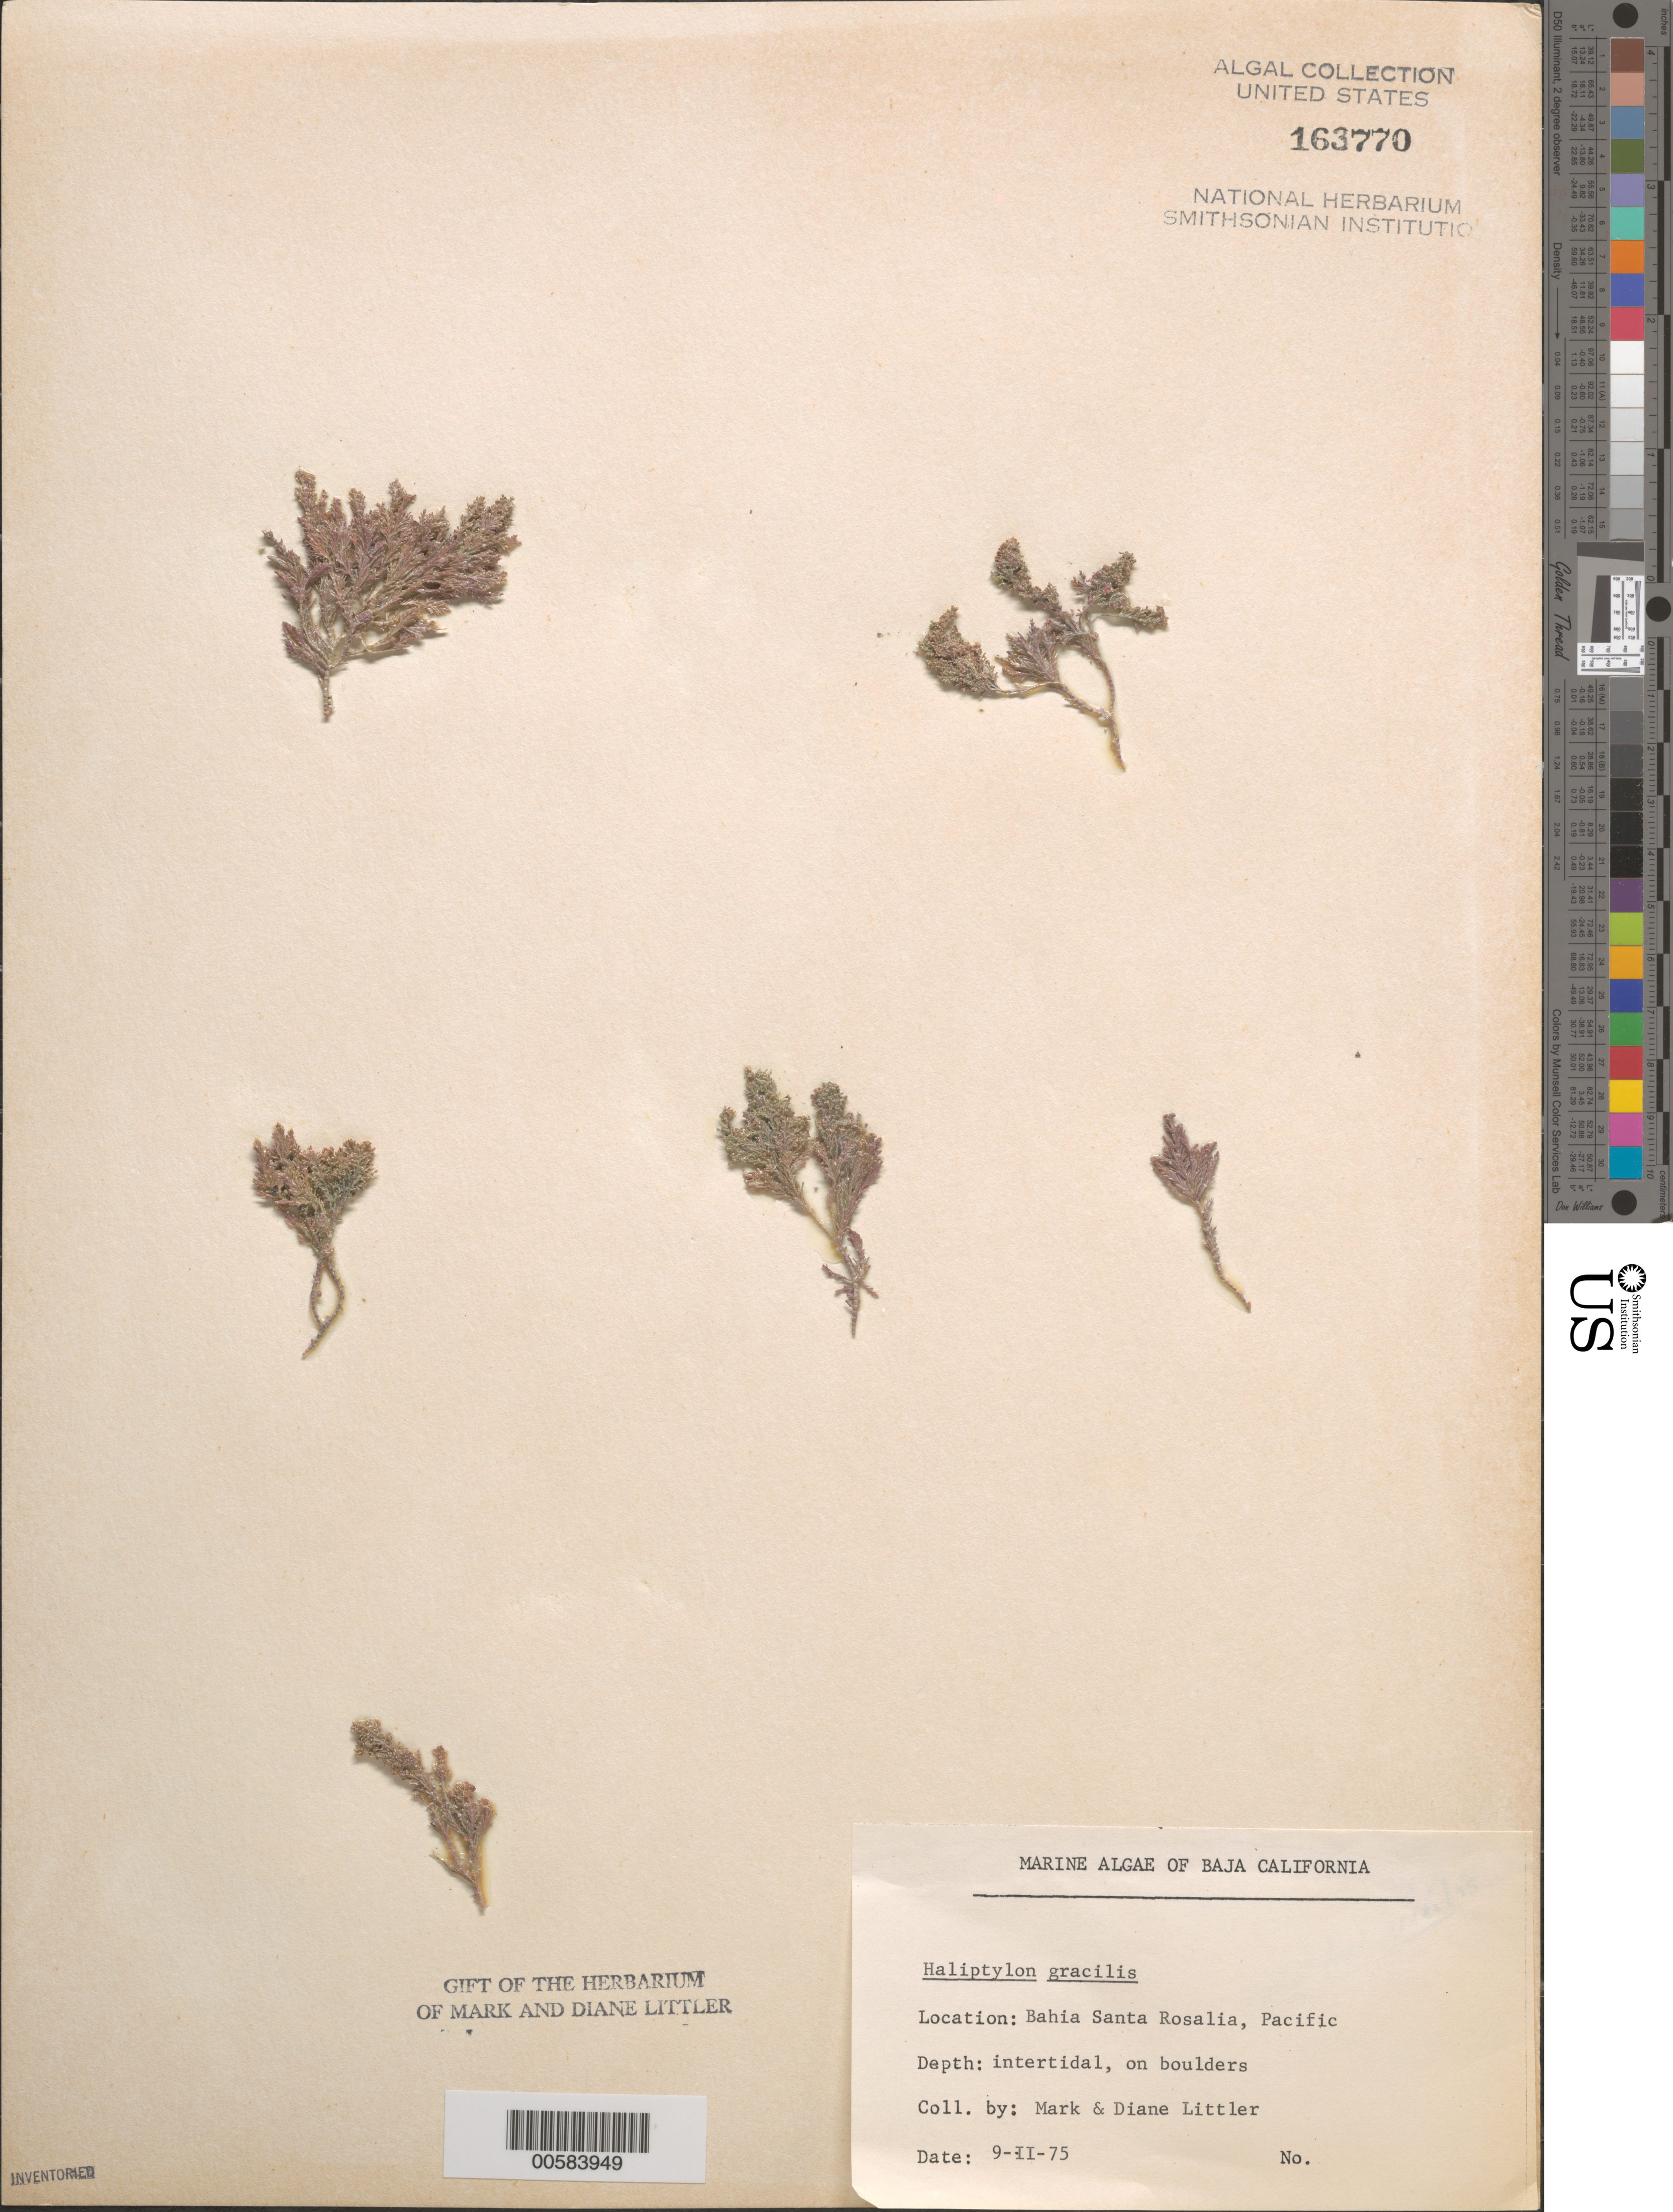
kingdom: Plantae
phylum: Rhodophyta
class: Florideophyceae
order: Corallinales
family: Corallinaceae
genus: Jania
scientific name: Jania rosea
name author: (Lam.) Decne.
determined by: Algae name updating Project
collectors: M. M. Littler & D. S. Littler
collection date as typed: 09 Feb 1975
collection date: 1975-02-09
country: Mexico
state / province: Baja California Sur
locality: Bahia Santa Rosalia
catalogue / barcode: US 163770